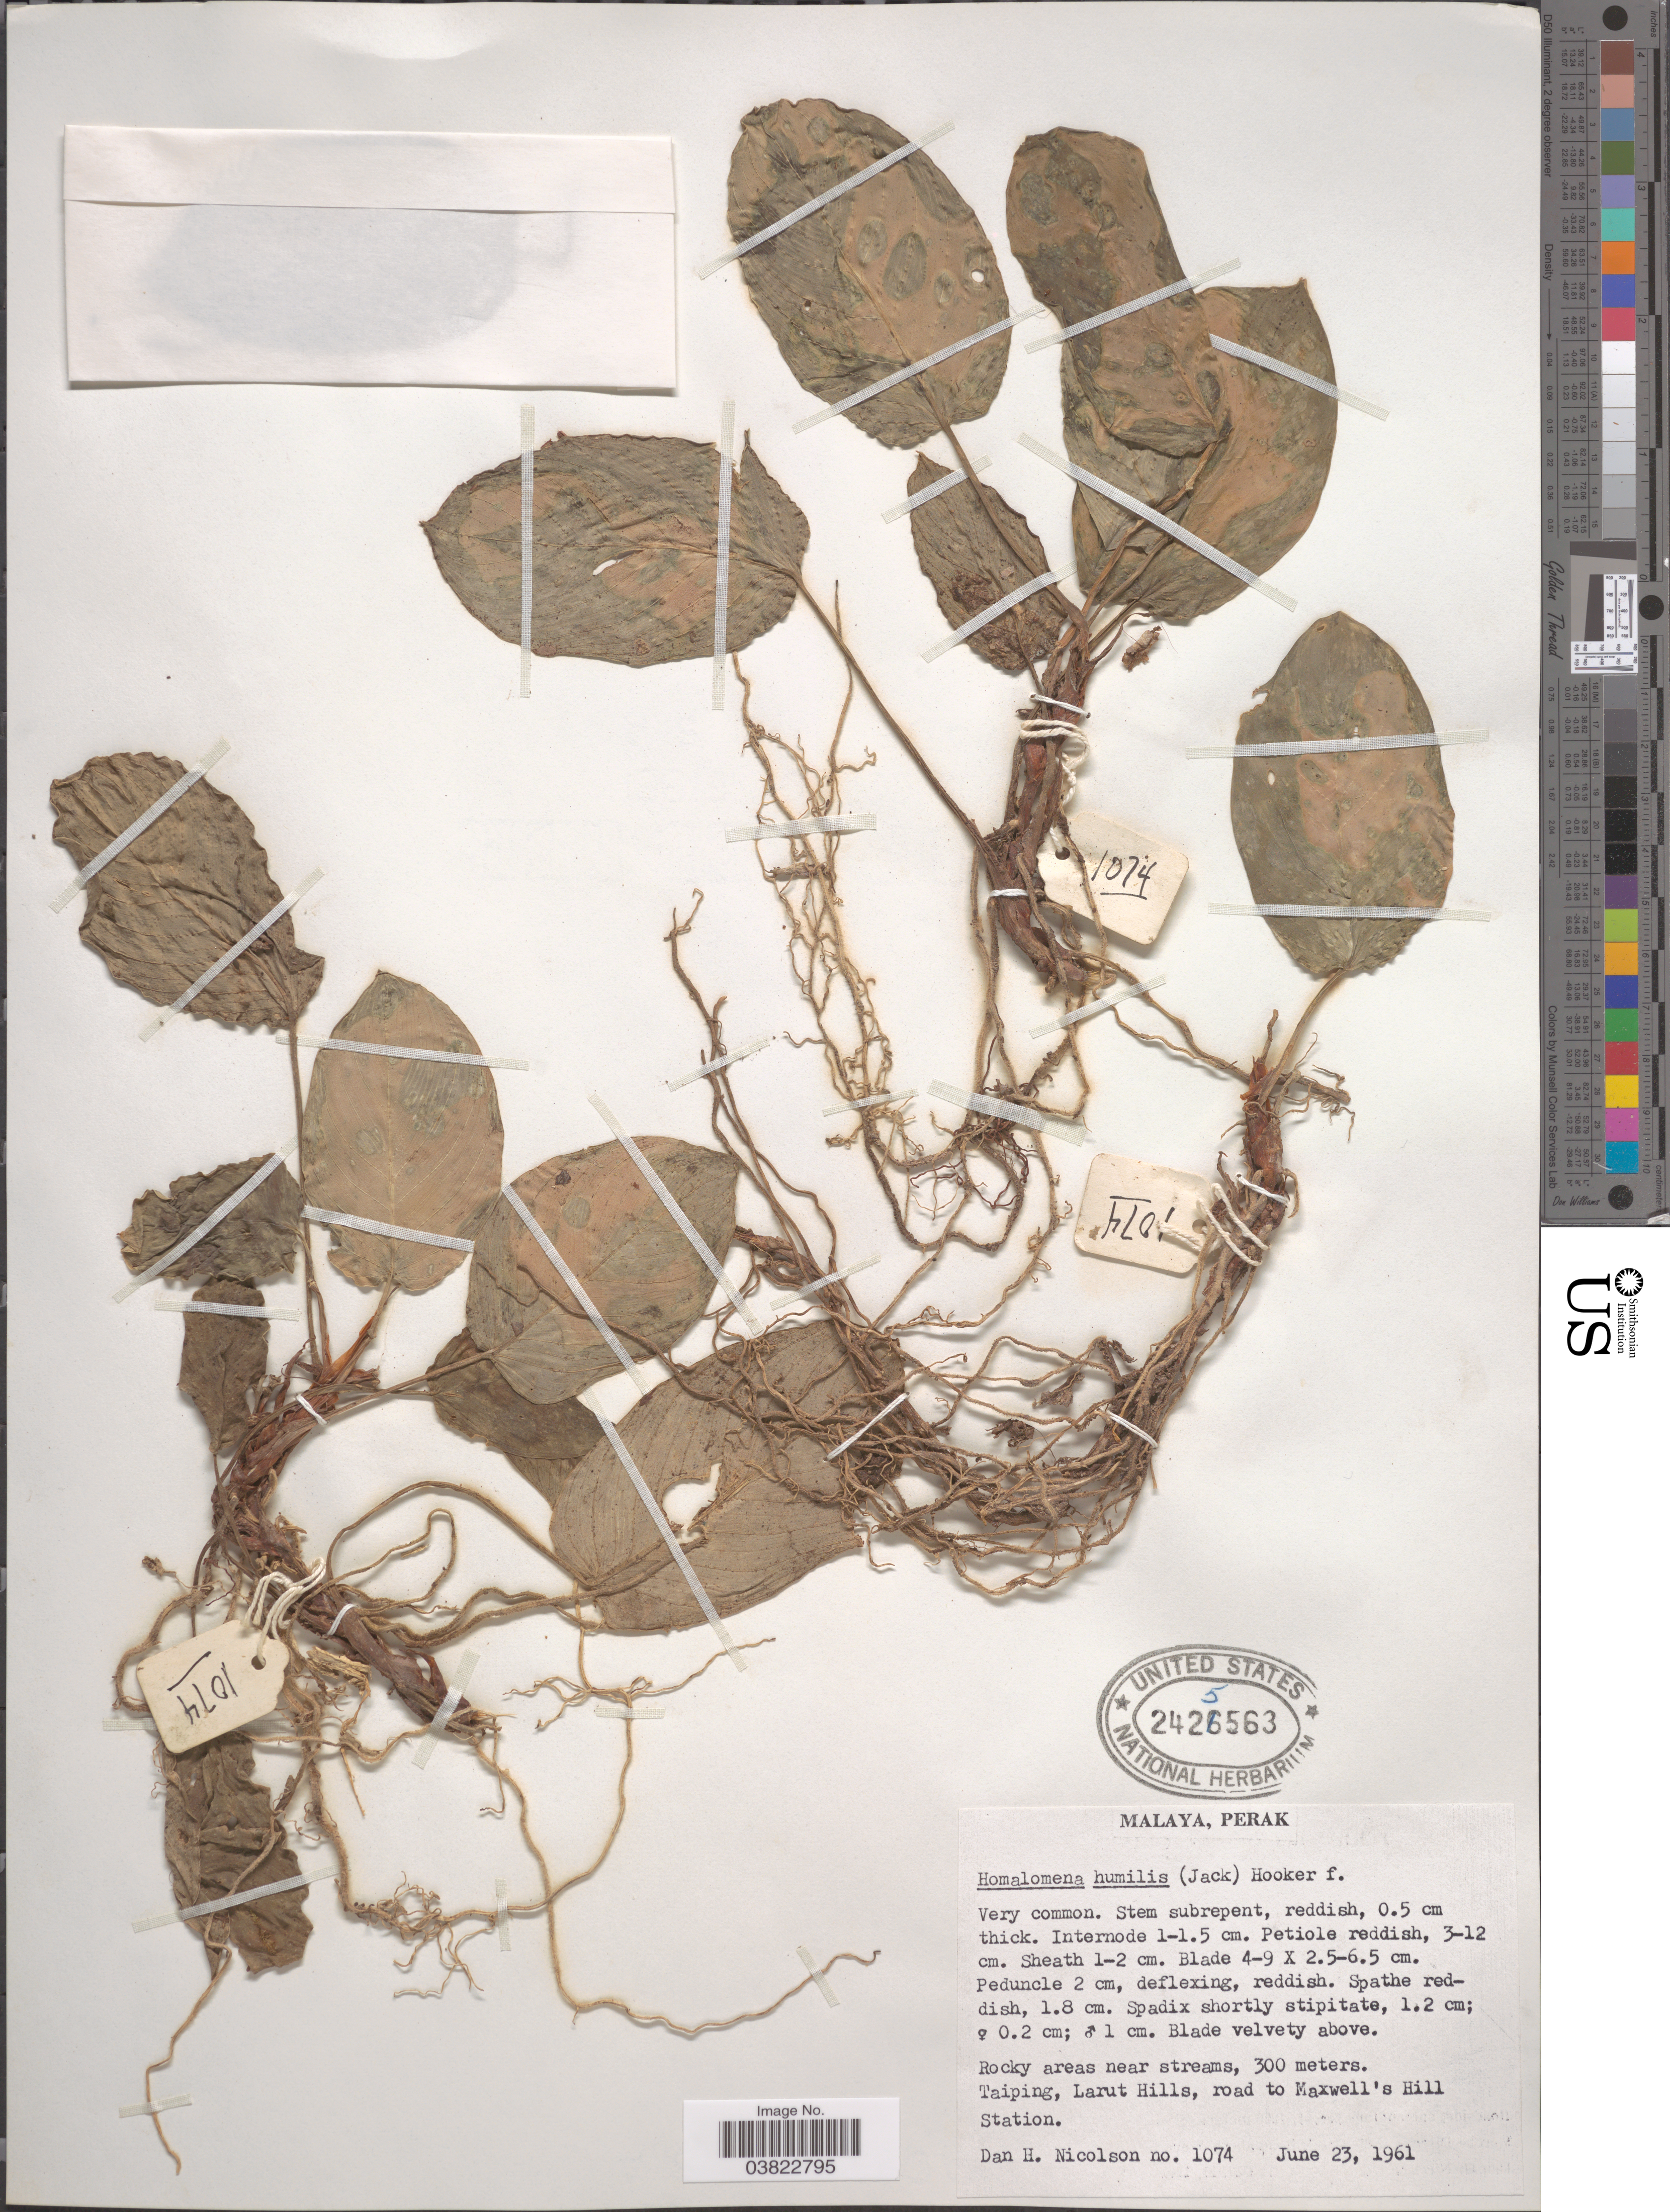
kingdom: Plantae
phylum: Tracheophyta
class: Liliopsida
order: Alismatales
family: Araceae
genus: Homalomena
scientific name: Homalomena humilis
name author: (Jack) Hook. f.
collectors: D. H. Nicolson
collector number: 1074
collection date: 1961-06-23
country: Malaysia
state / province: Perak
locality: Malaya. Taiping, Larut Hills, road to Maxwell's Hill Station.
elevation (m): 300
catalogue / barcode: US 2425563